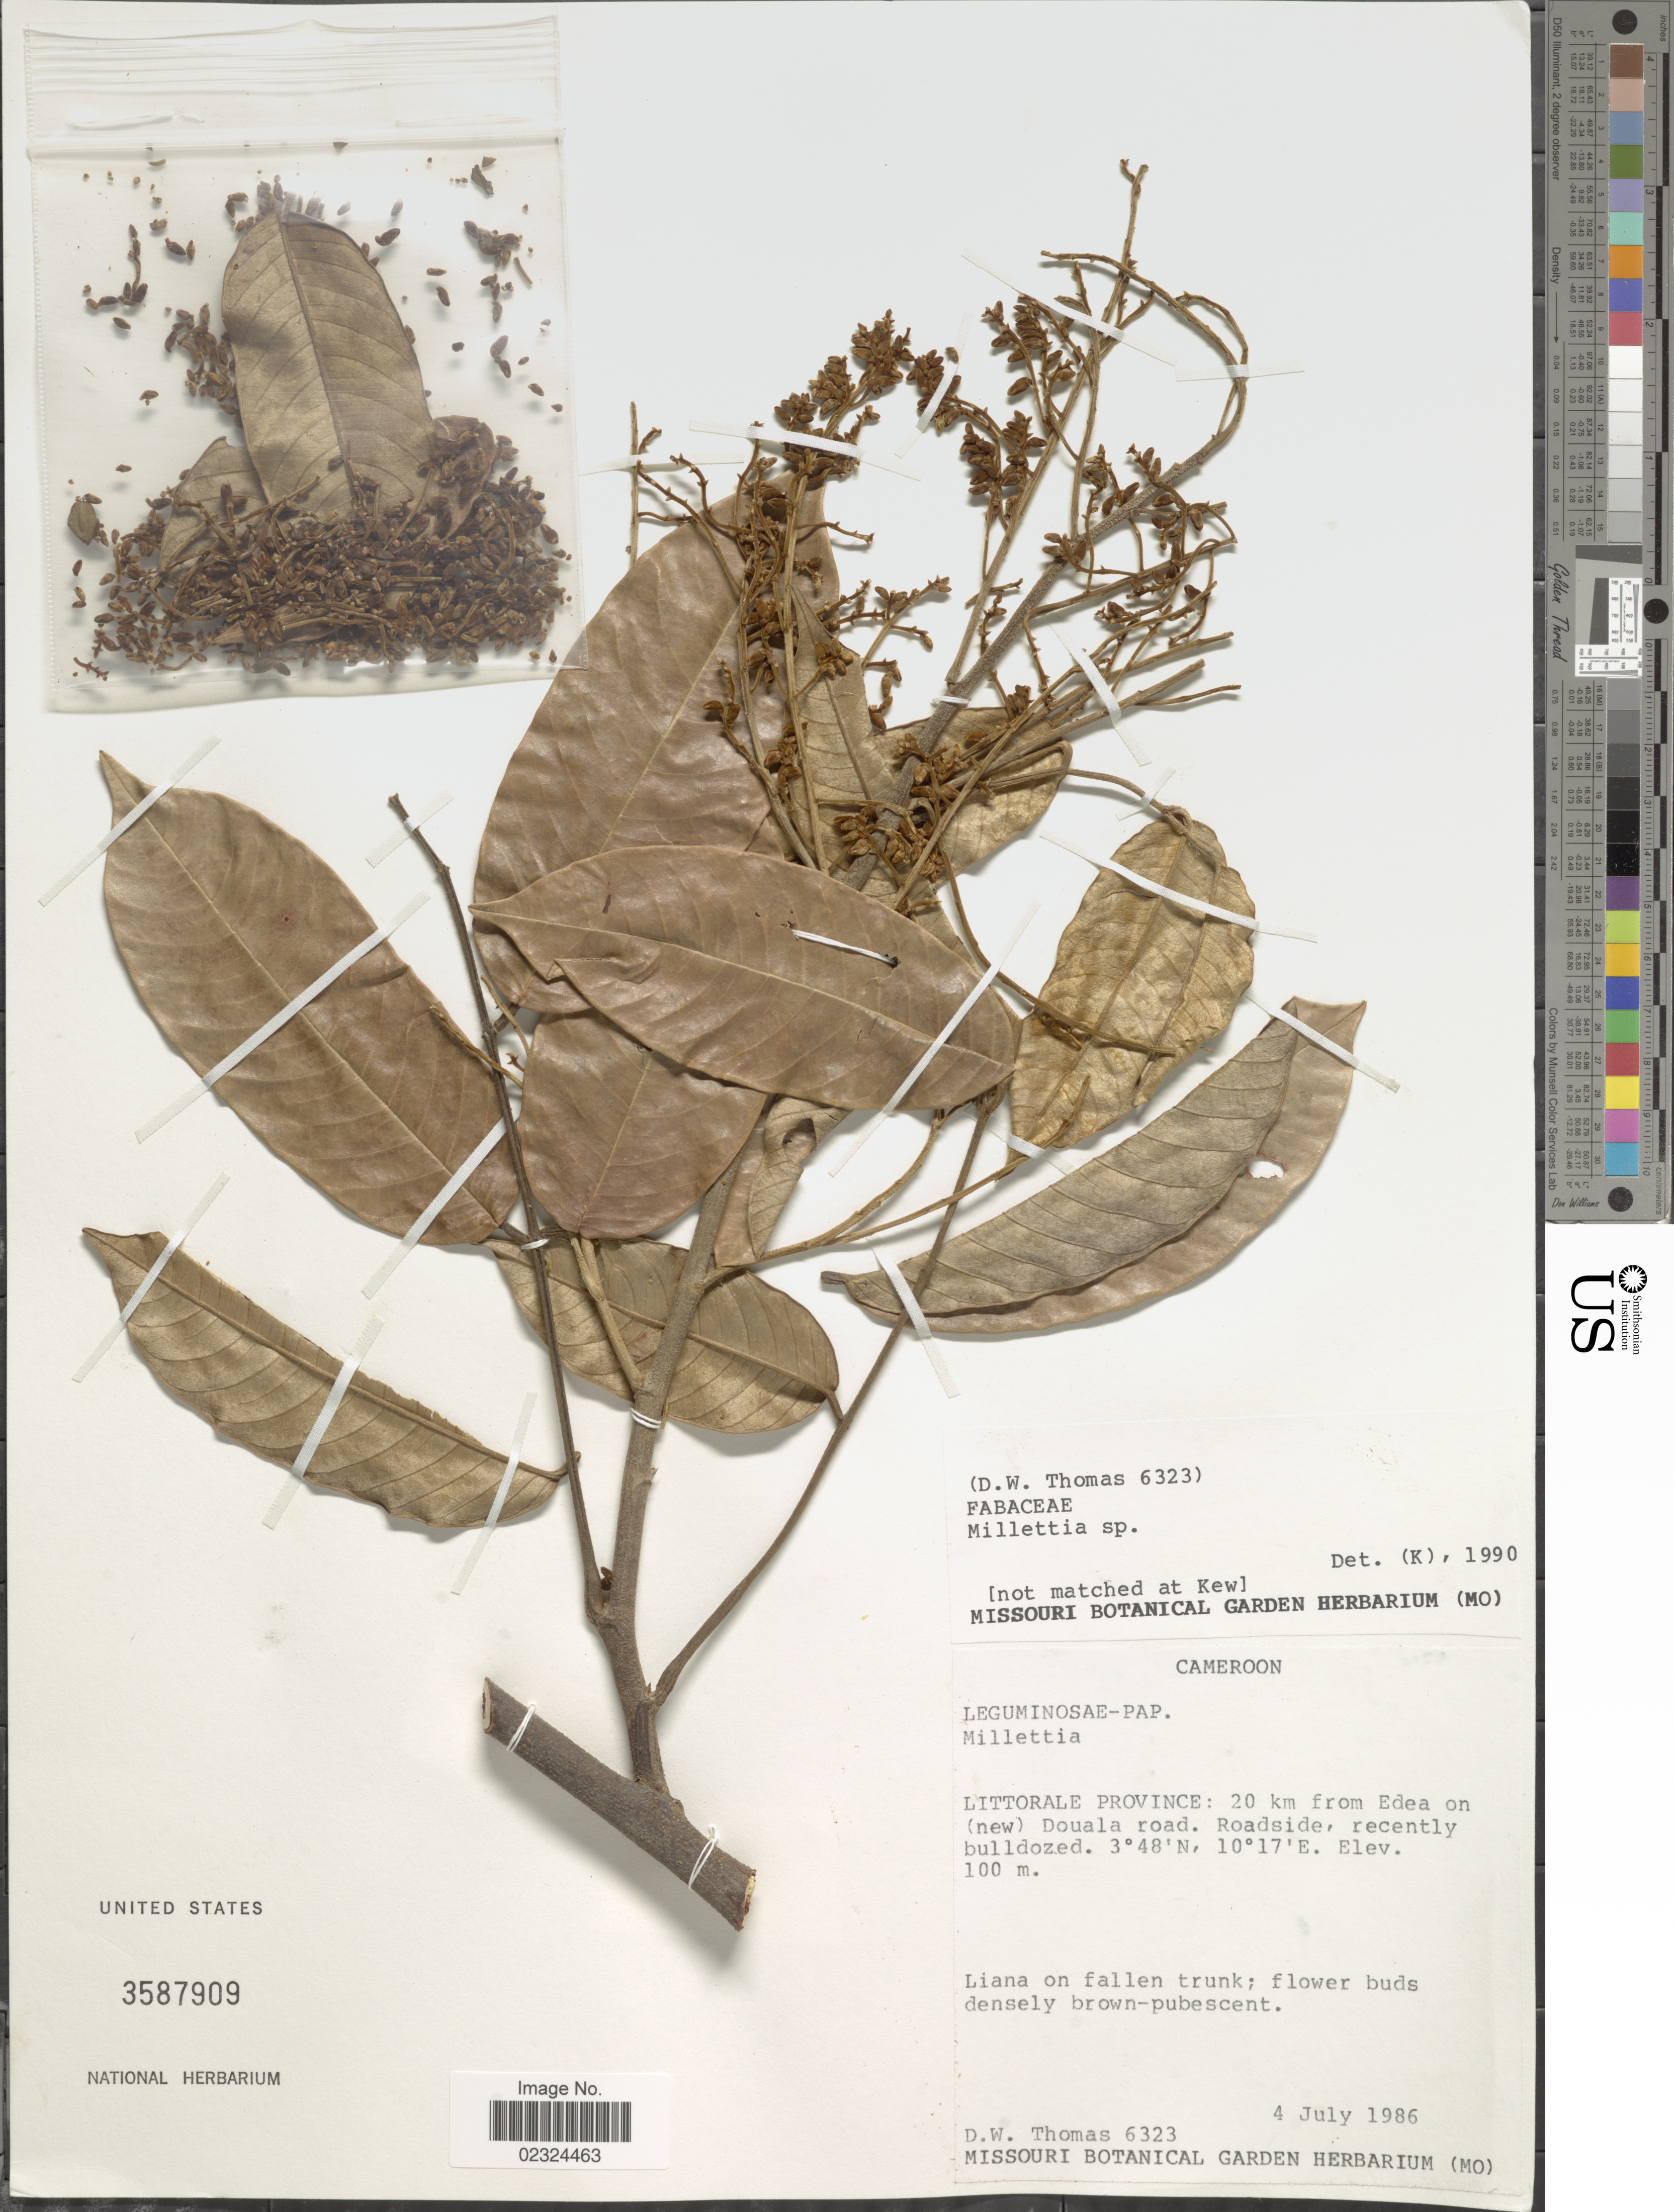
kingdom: Plantae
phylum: Tracheophyta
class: Magnoliopsida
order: Fabales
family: Fabaceae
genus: Millettia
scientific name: Millettia sp.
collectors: D. W. Thomas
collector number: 6323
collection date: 1986-07-04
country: Cameroon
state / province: Littoral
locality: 20 km from Edea on (new) Douala road.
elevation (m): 100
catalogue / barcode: US 3587909